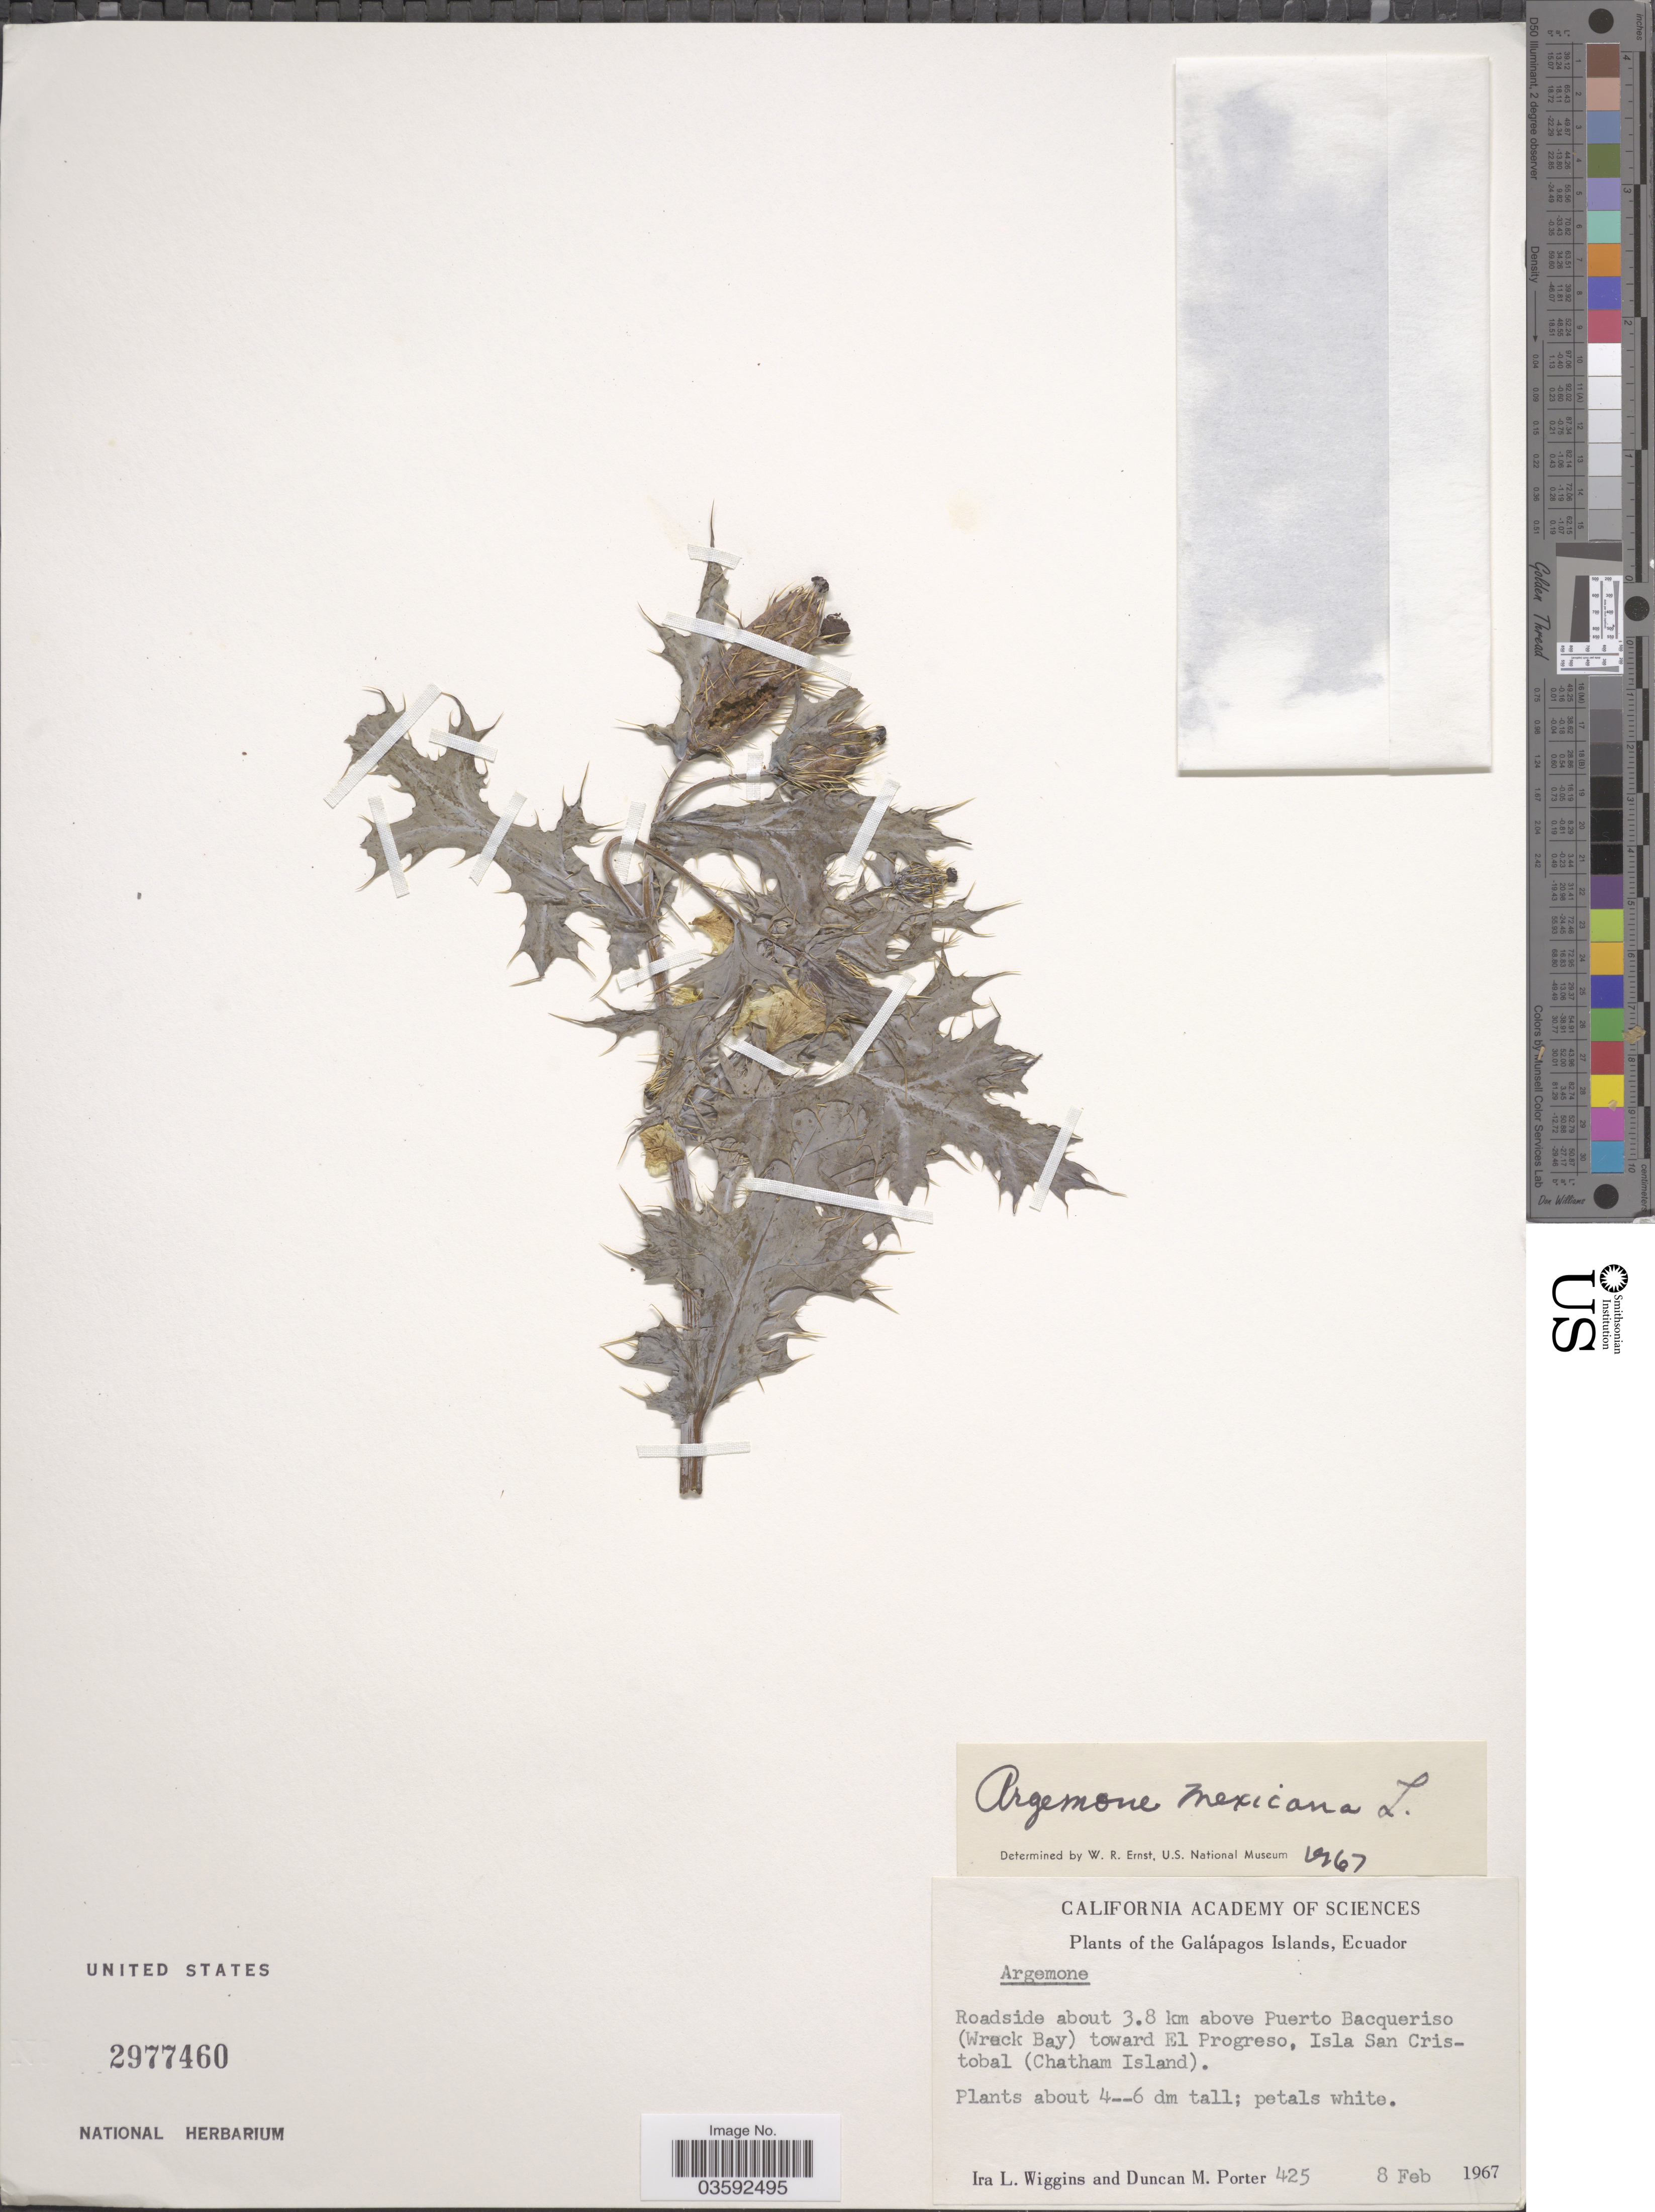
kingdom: Plantae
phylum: Tracheophyta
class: Magnoliopsida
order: Ranunculales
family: Papaveraceae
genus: Argemone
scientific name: Argemone mexicana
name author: L.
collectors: I. L. Wiggins & D. Porter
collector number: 425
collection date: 1967-02-08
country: Ecuador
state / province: Colón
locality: The Galápagos Islands. Roadside about 3.8 km above Puerto Bacqueriso (Wreck Bay) toward El Progreso, Isla San Cristobal (Chatham Island).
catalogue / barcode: US 2977460